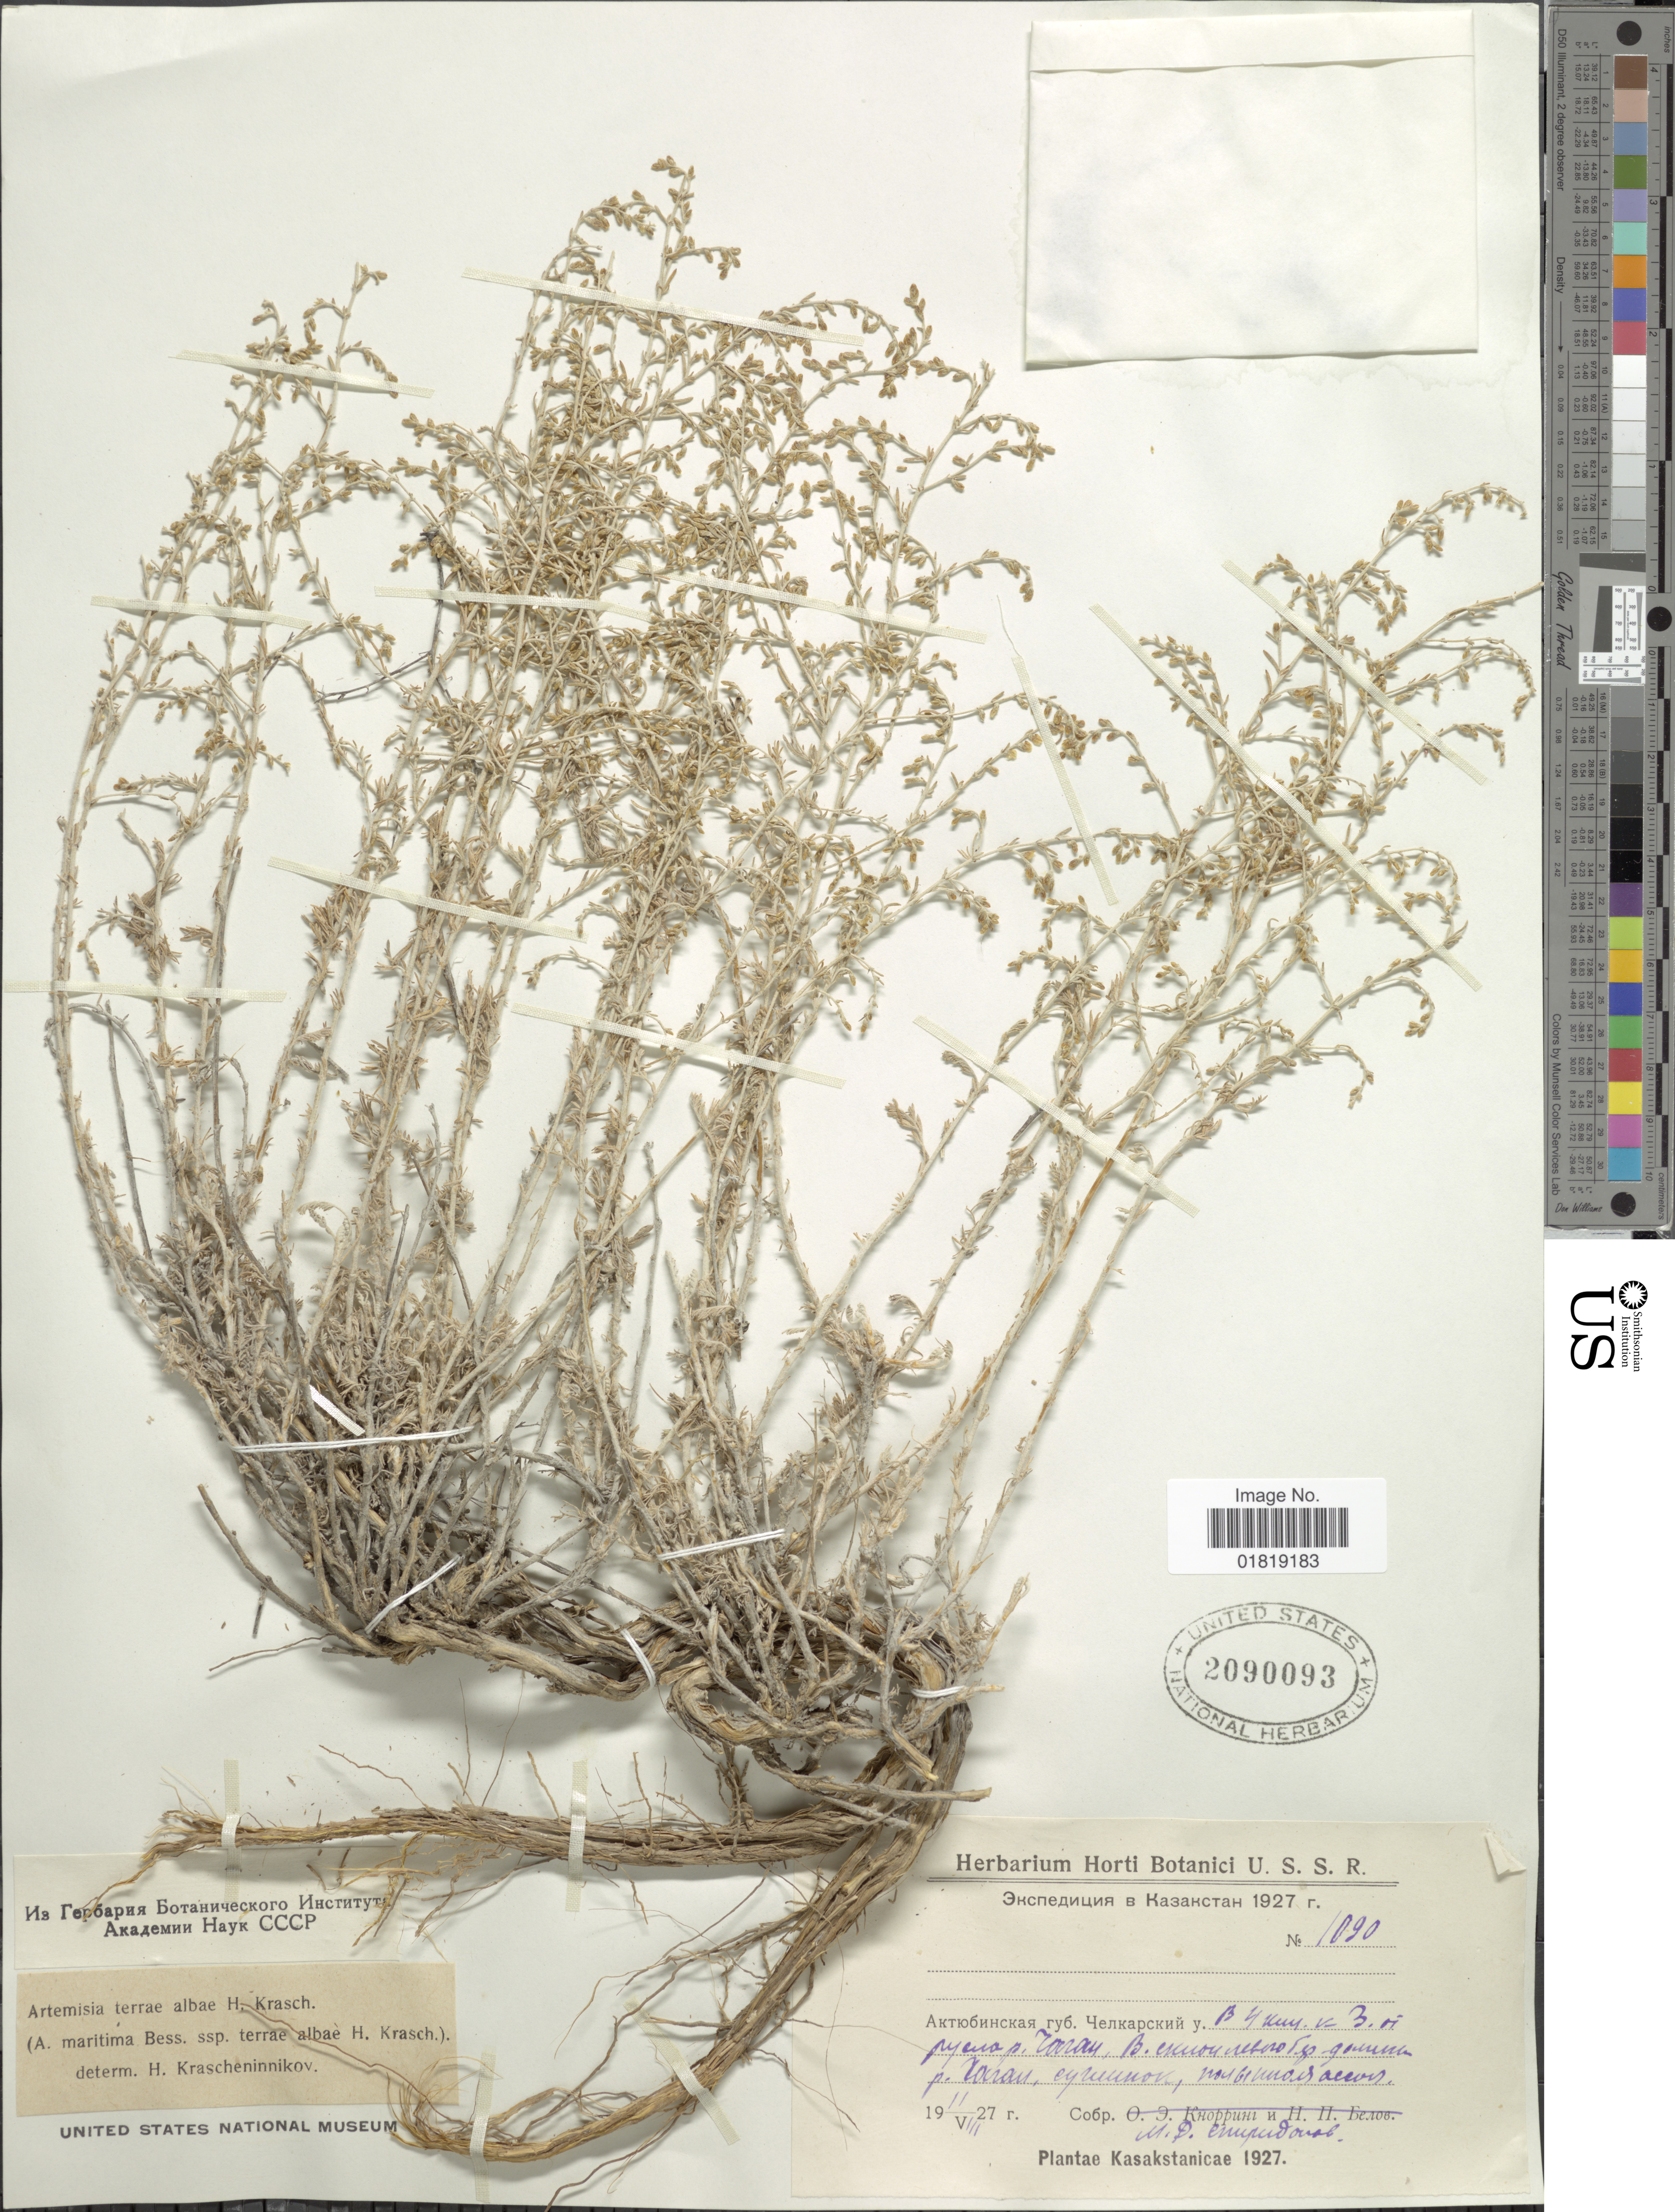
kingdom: Plantae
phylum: Tracheophyta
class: Magnoliopsida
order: Asterales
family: Asteraceae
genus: Artemisia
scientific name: Artemisia terrae albae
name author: Krasch.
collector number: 1090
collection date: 1927-08-11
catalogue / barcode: US 2090093